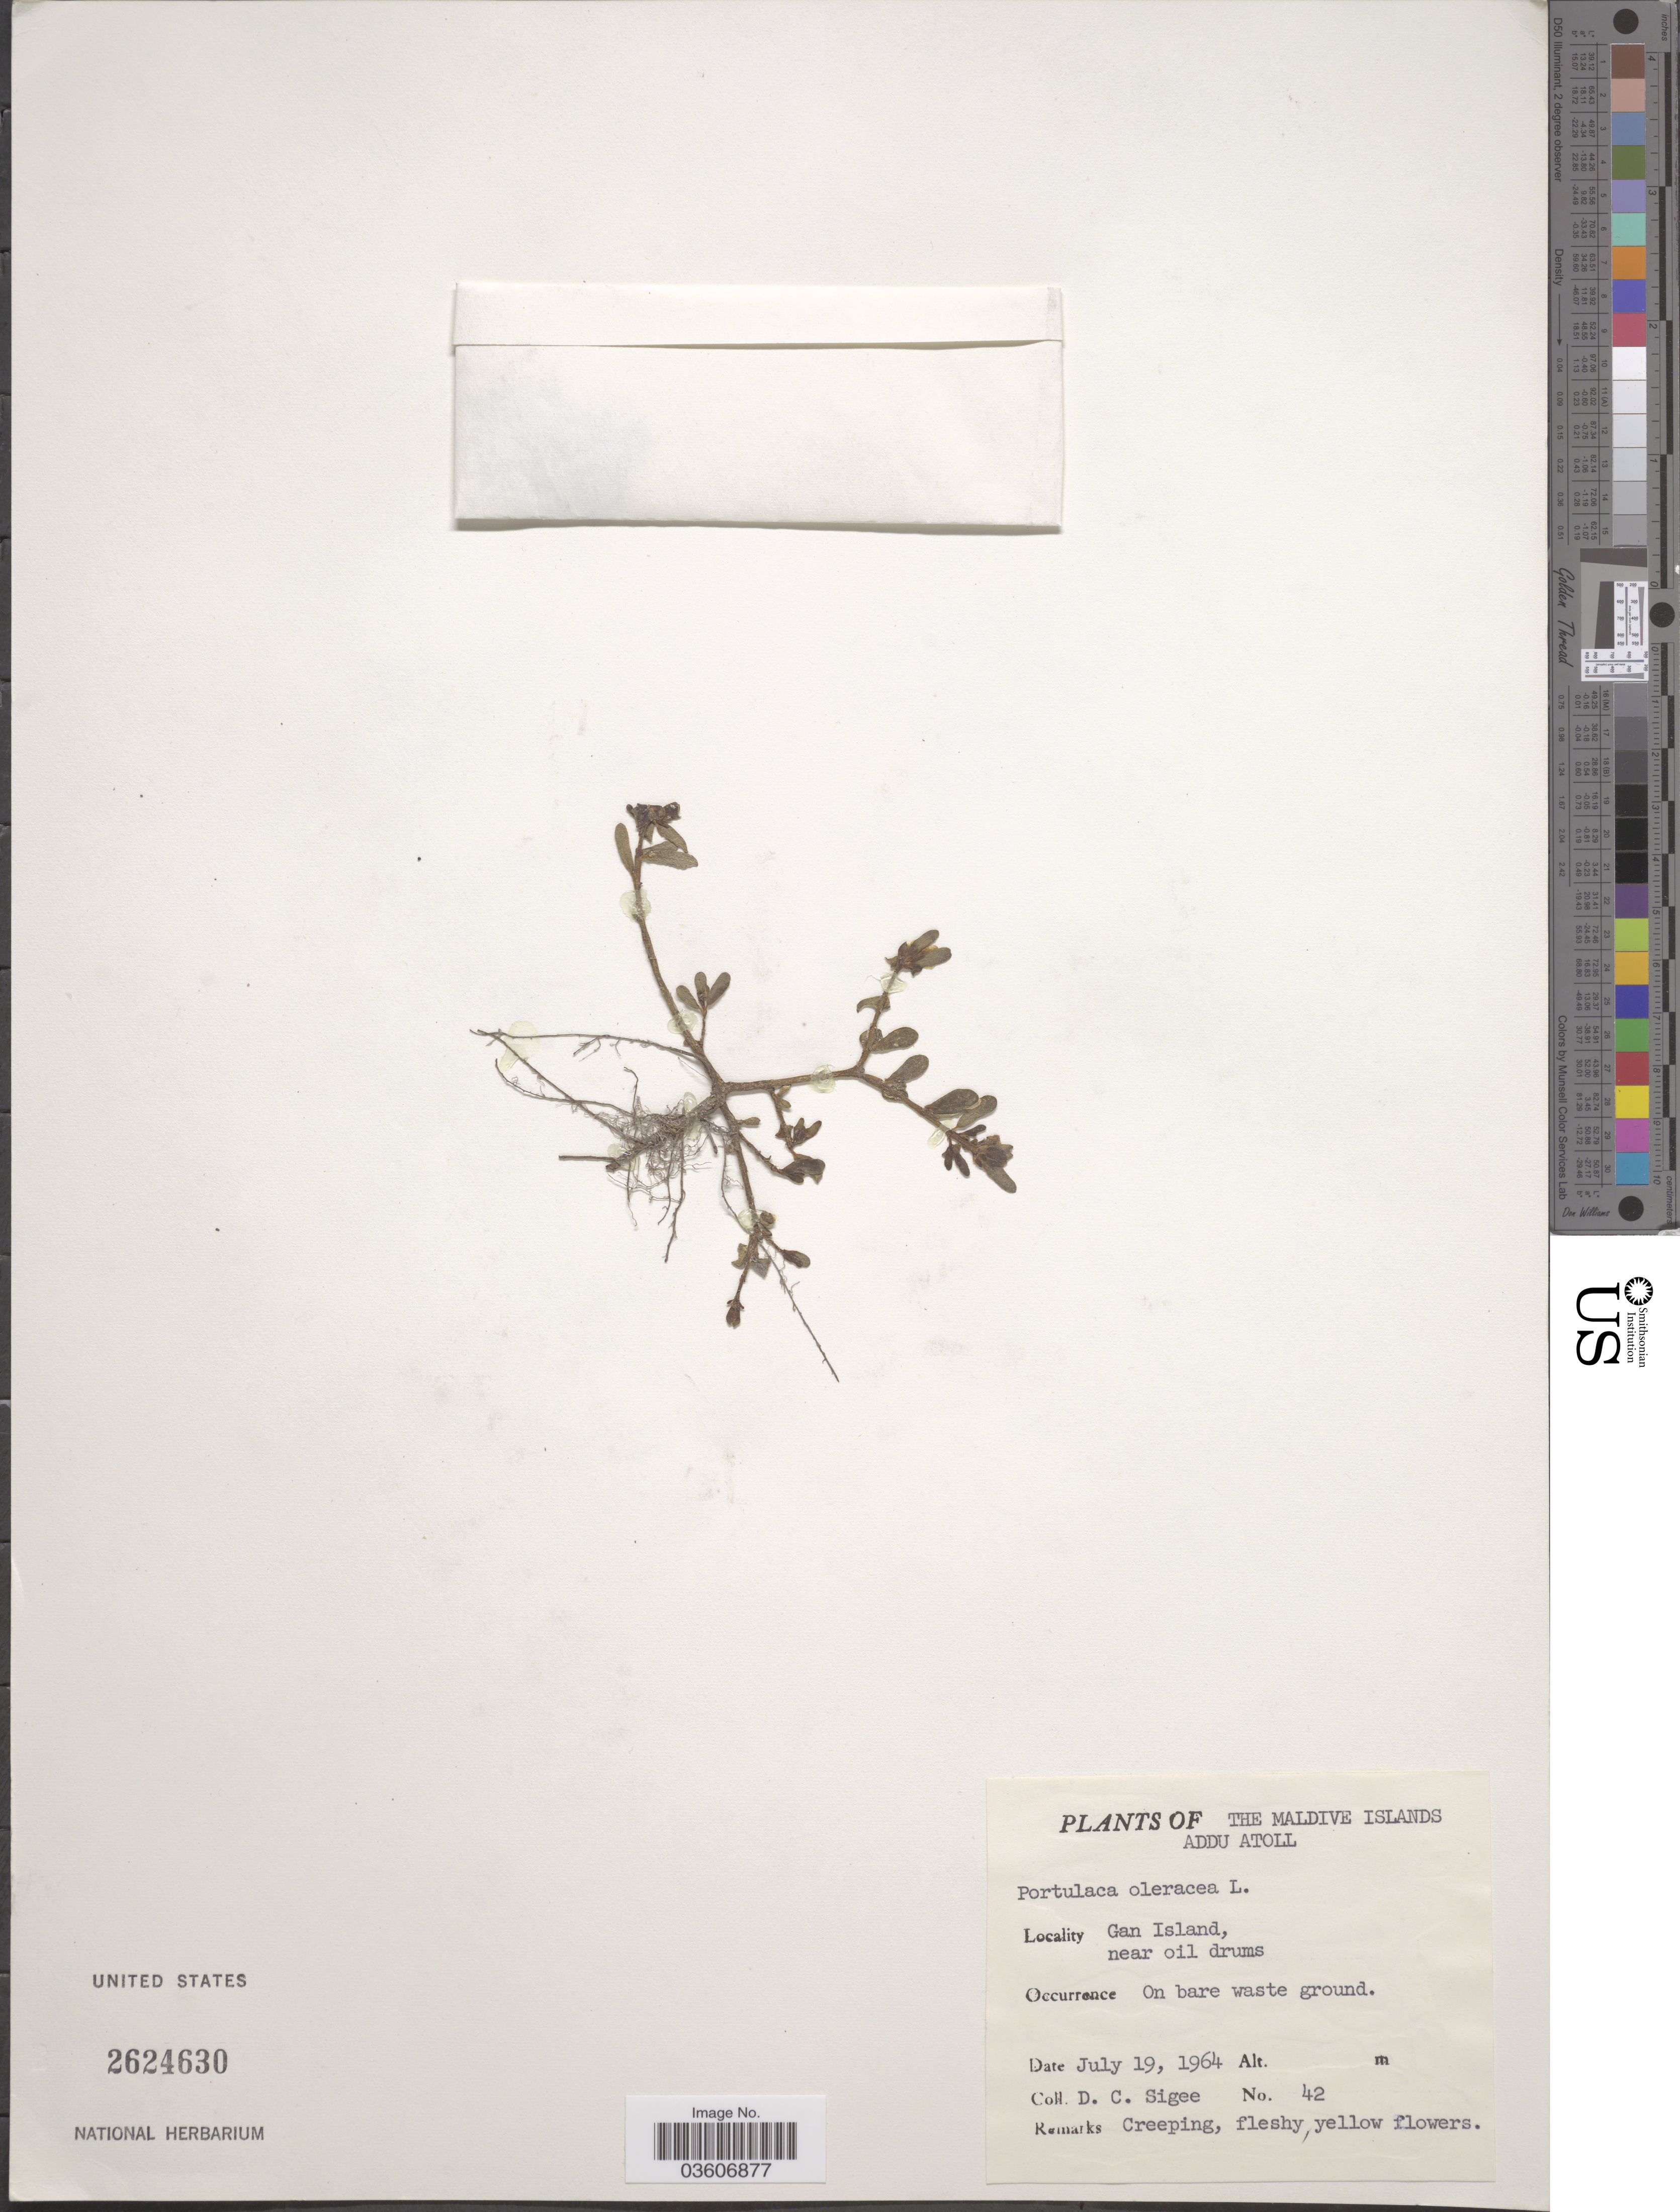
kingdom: Plantae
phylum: Tracheophyta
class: Magnoliopsida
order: Caryophyllales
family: Portulacaceae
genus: Portulaca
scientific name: Portulaca oleracea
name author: L.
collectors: D. C. Sigee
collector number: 42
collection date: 1964-07-19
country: Maldive Islands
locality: Addu Atoll. Gan Island, near oil drums.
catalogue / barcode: US 2624630